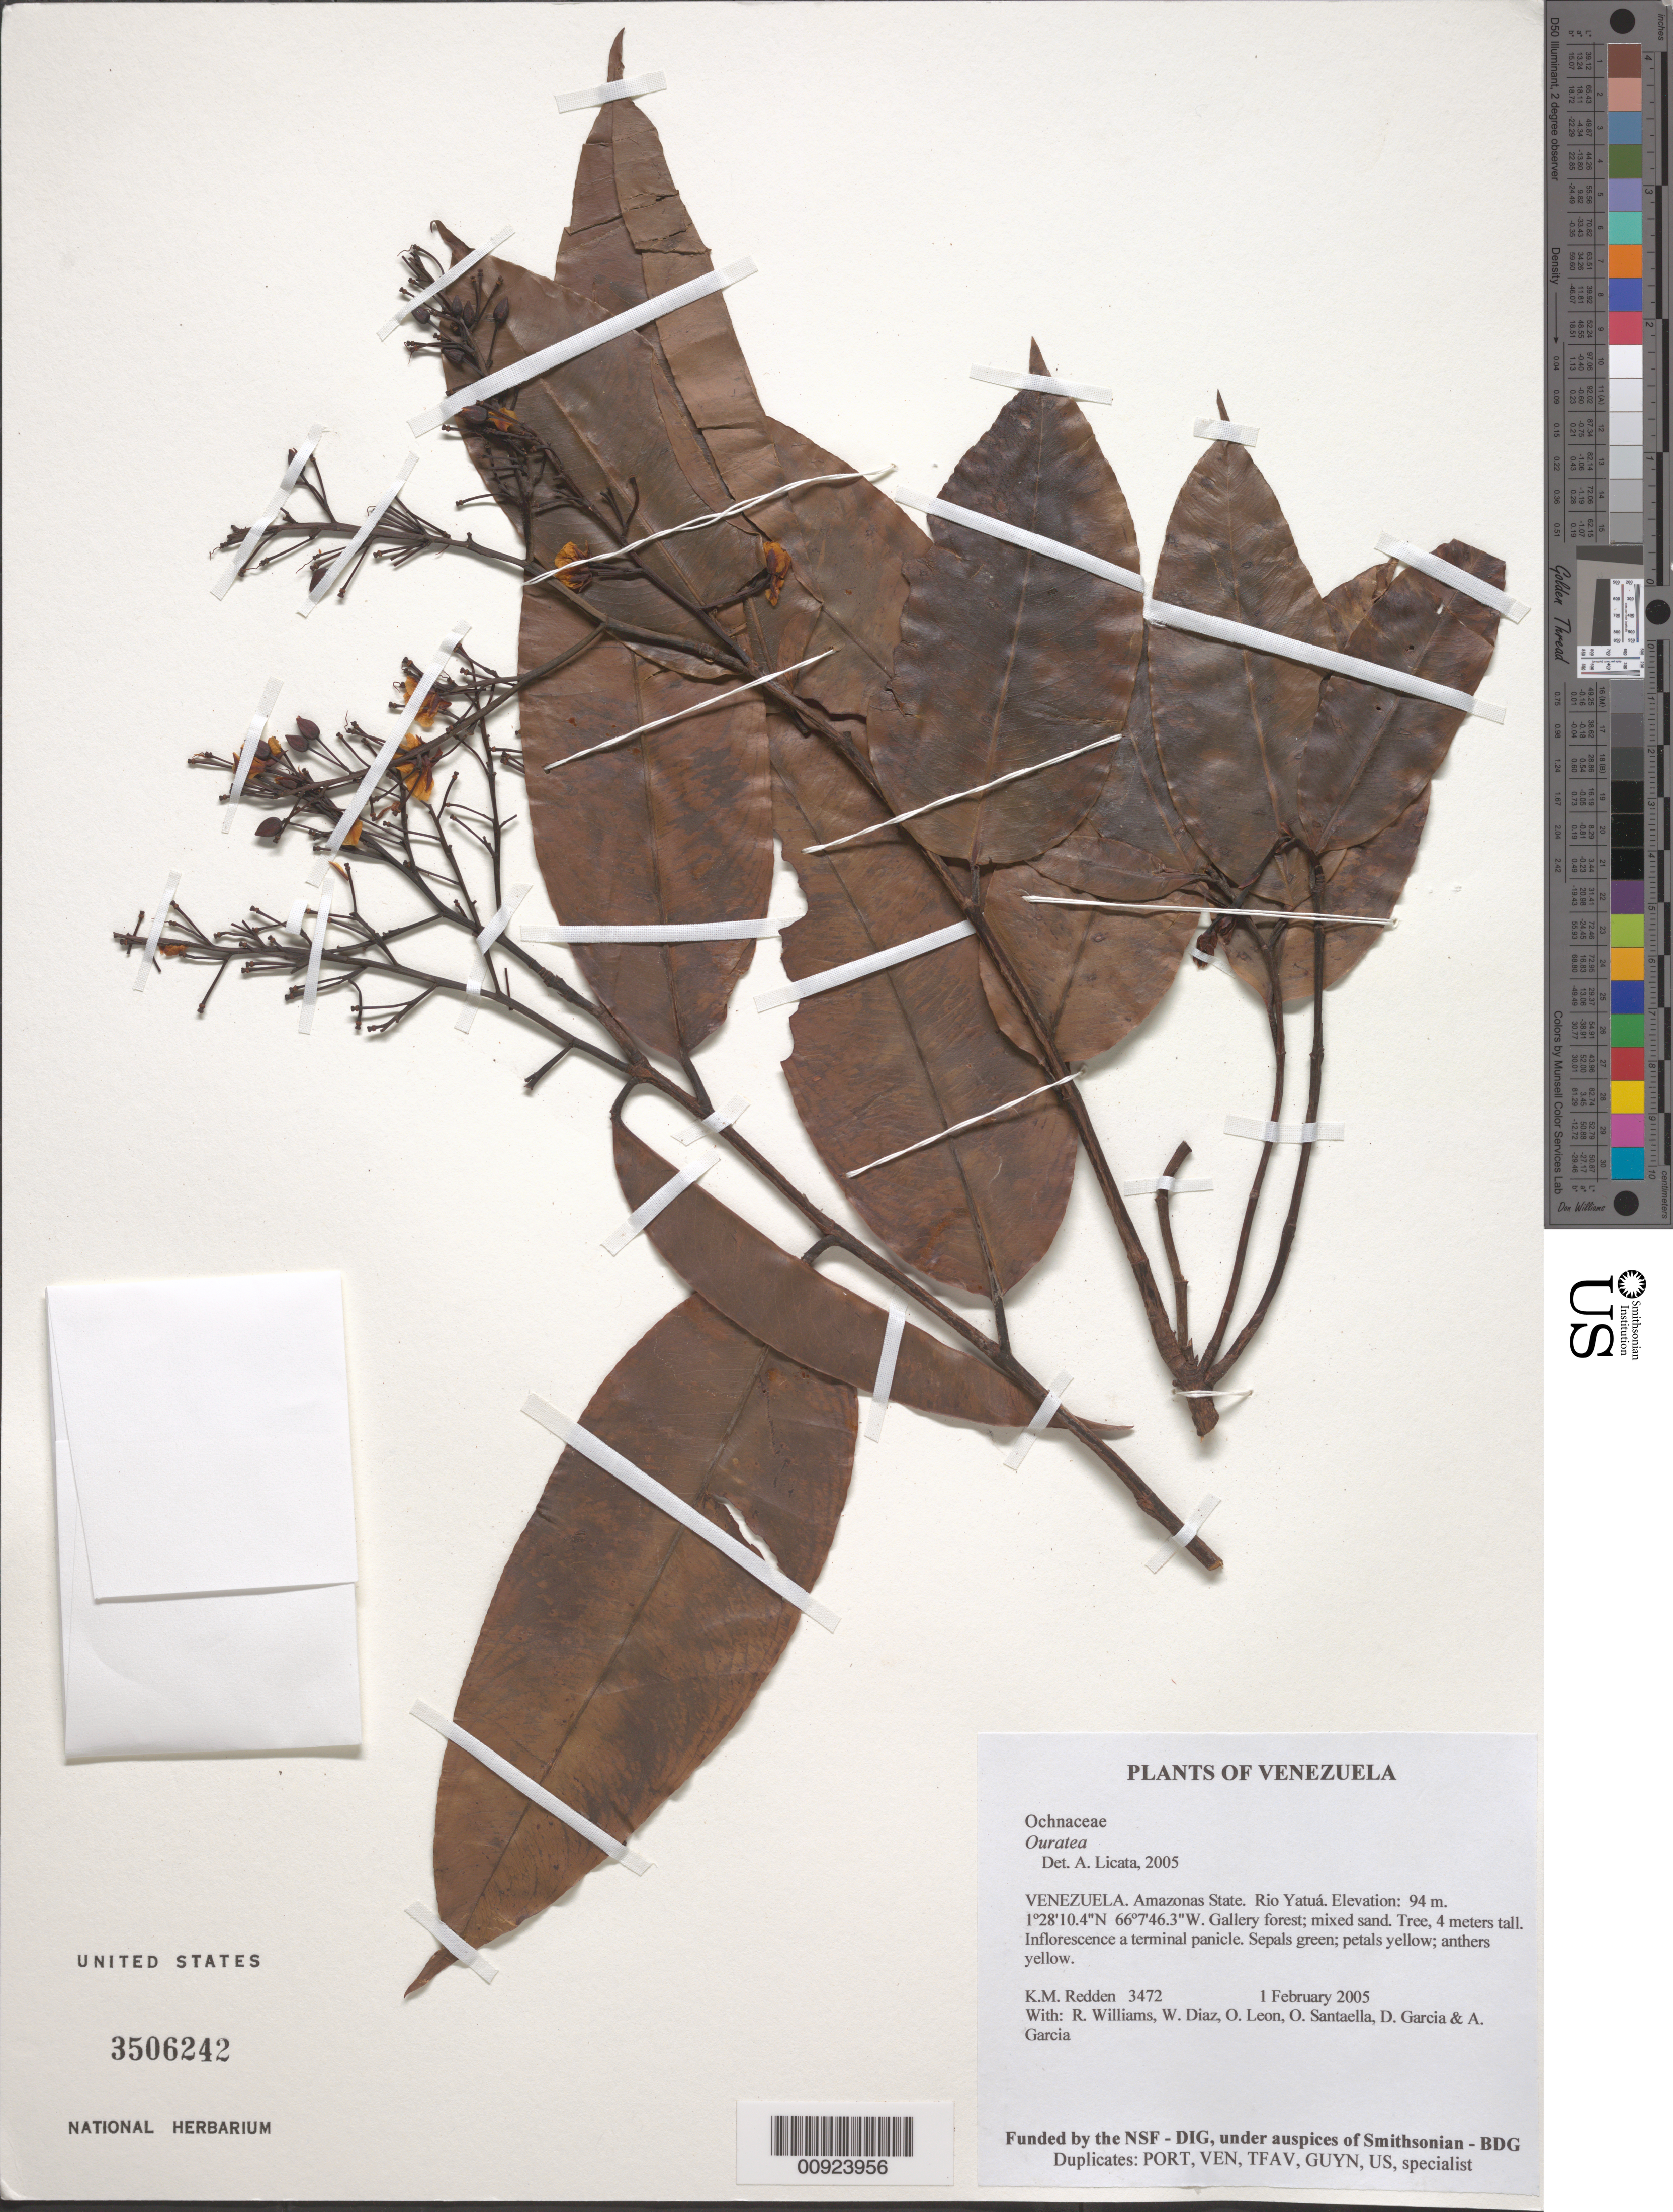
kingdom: Plantae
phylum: Tracheophyta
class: Magnoliopsida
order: Malpighiales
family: Ochnaceae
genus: Ouratea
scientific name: Ouratea sp.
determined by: Licata, A., (PORT), Univ. Nac. Exp. de los Llanos Ezequiel Zamora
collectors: K. M. Redden, R. Williams, W. Díaz P., O. León, O. Santaella, D. Garcia & A. Garcia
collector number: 3472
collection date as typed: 1 February 2005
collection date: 2005-02-01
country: Venezuela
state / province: Amazonas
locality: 13 - Rio Yatuá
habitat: Gallery forest; mixed sand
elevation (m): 94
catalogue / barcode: US 3506242